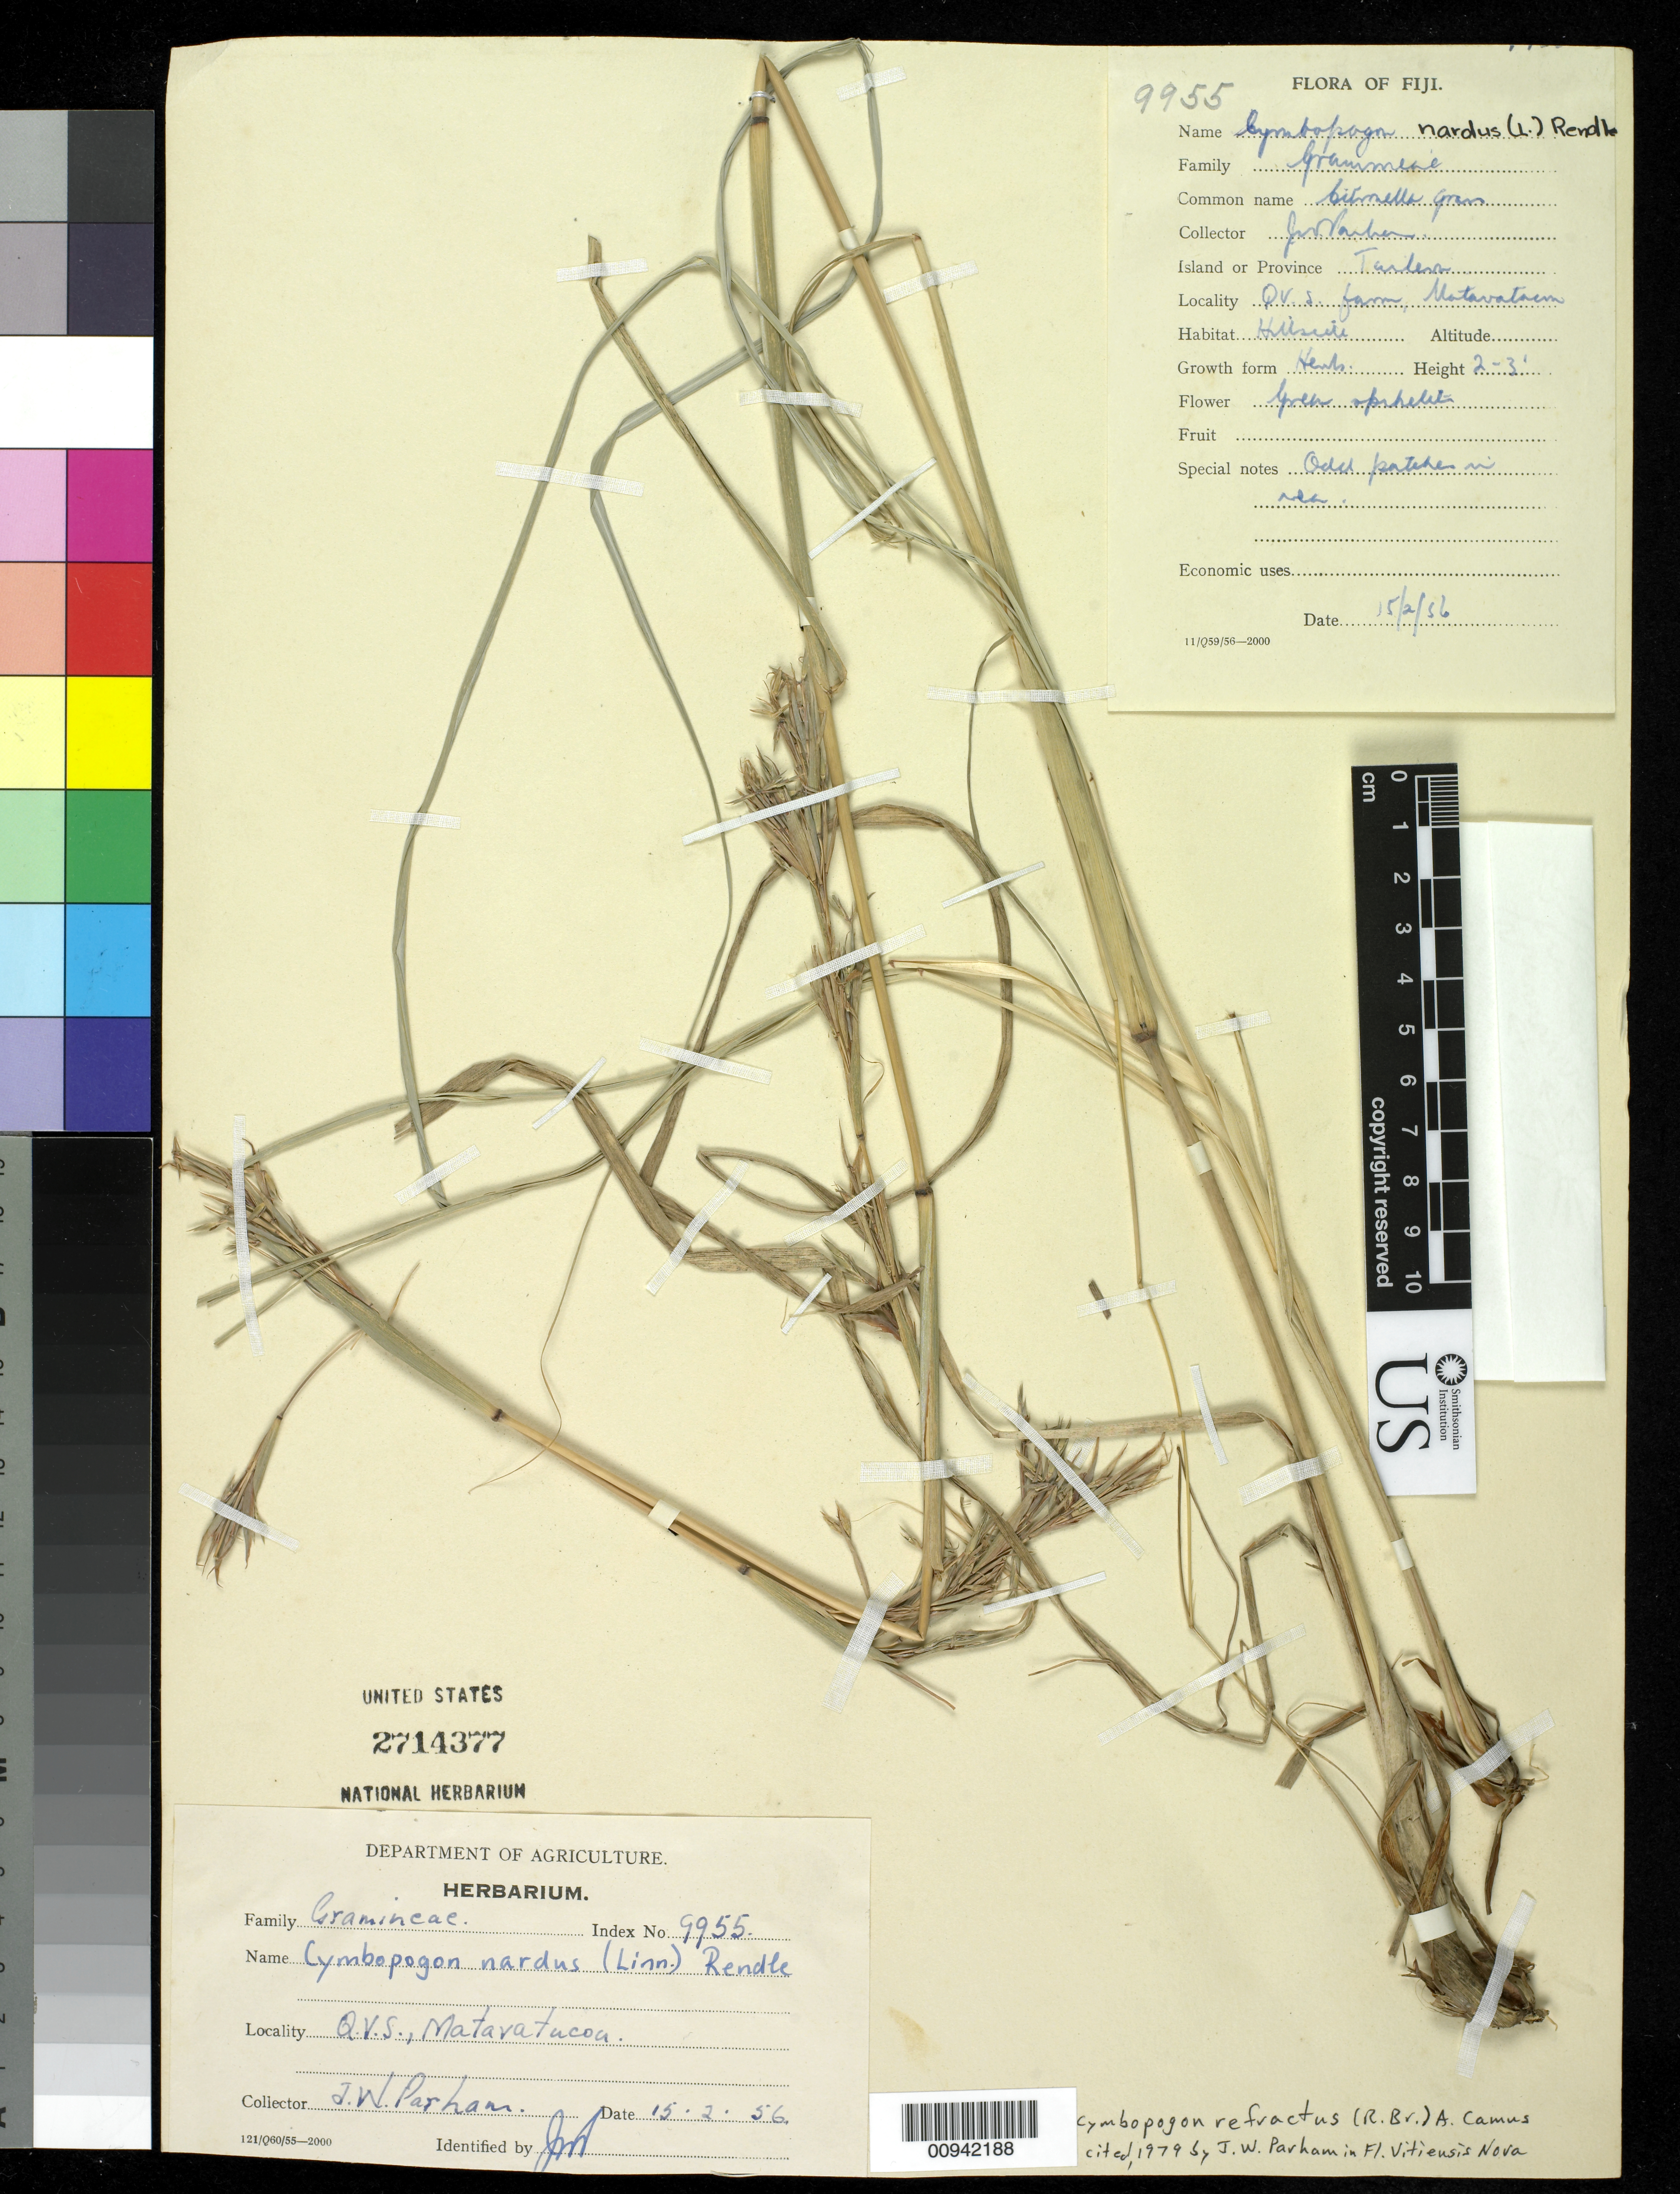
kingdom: Plantae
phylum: Tracheophyta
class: Liliopsida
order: Poales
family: Poaceae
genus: Cymbopogon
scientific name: Cymbopogon refractus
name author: (R. Br.) A. Camus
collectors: J. Parham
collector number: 9955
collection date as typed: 15 Feb 1956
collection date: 1956-02-15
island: Island Unknown or uncertain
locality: Q.V.S., Matavatucoa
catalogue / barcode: US 2714377